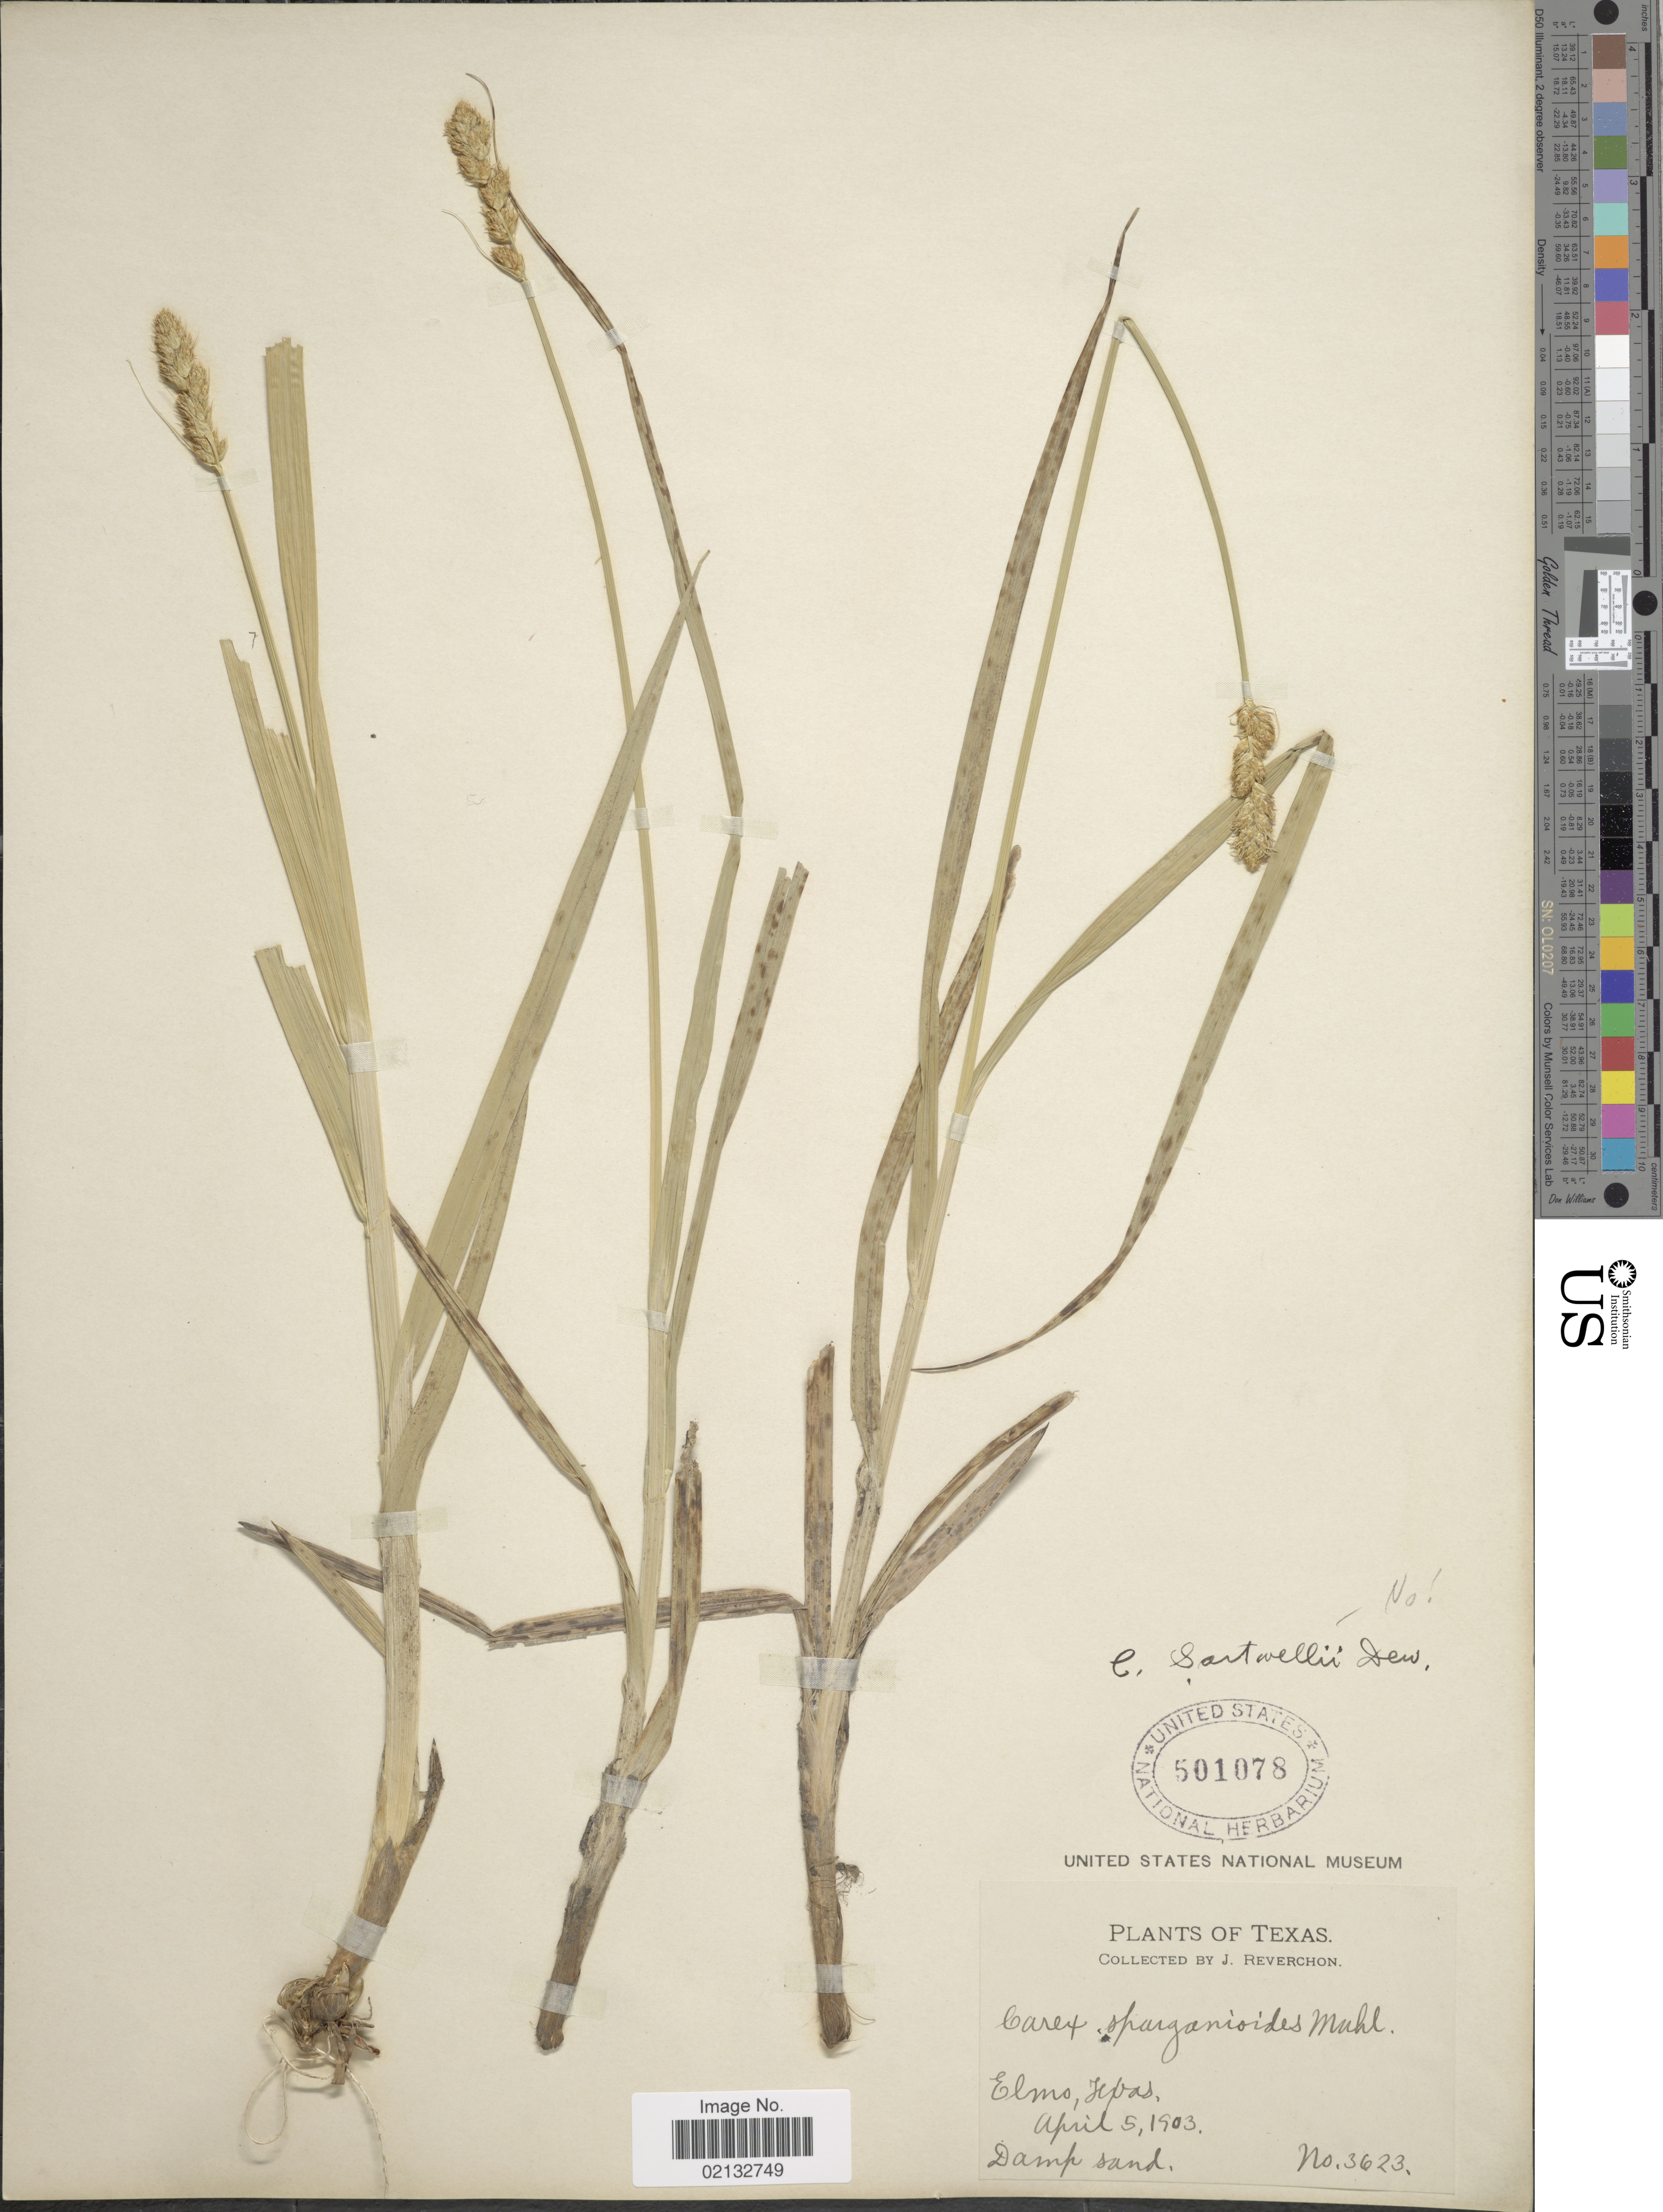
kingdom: Plantae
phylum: Tracheophyta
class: Liliopsida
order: Poales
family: Cyperaceae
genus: Carex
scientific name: Carex sartwellii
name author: Dewey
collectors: J. Reverchon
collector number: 3623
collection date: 1903-04-05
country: United States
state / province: Texas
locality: Elms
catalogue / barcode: US 501078